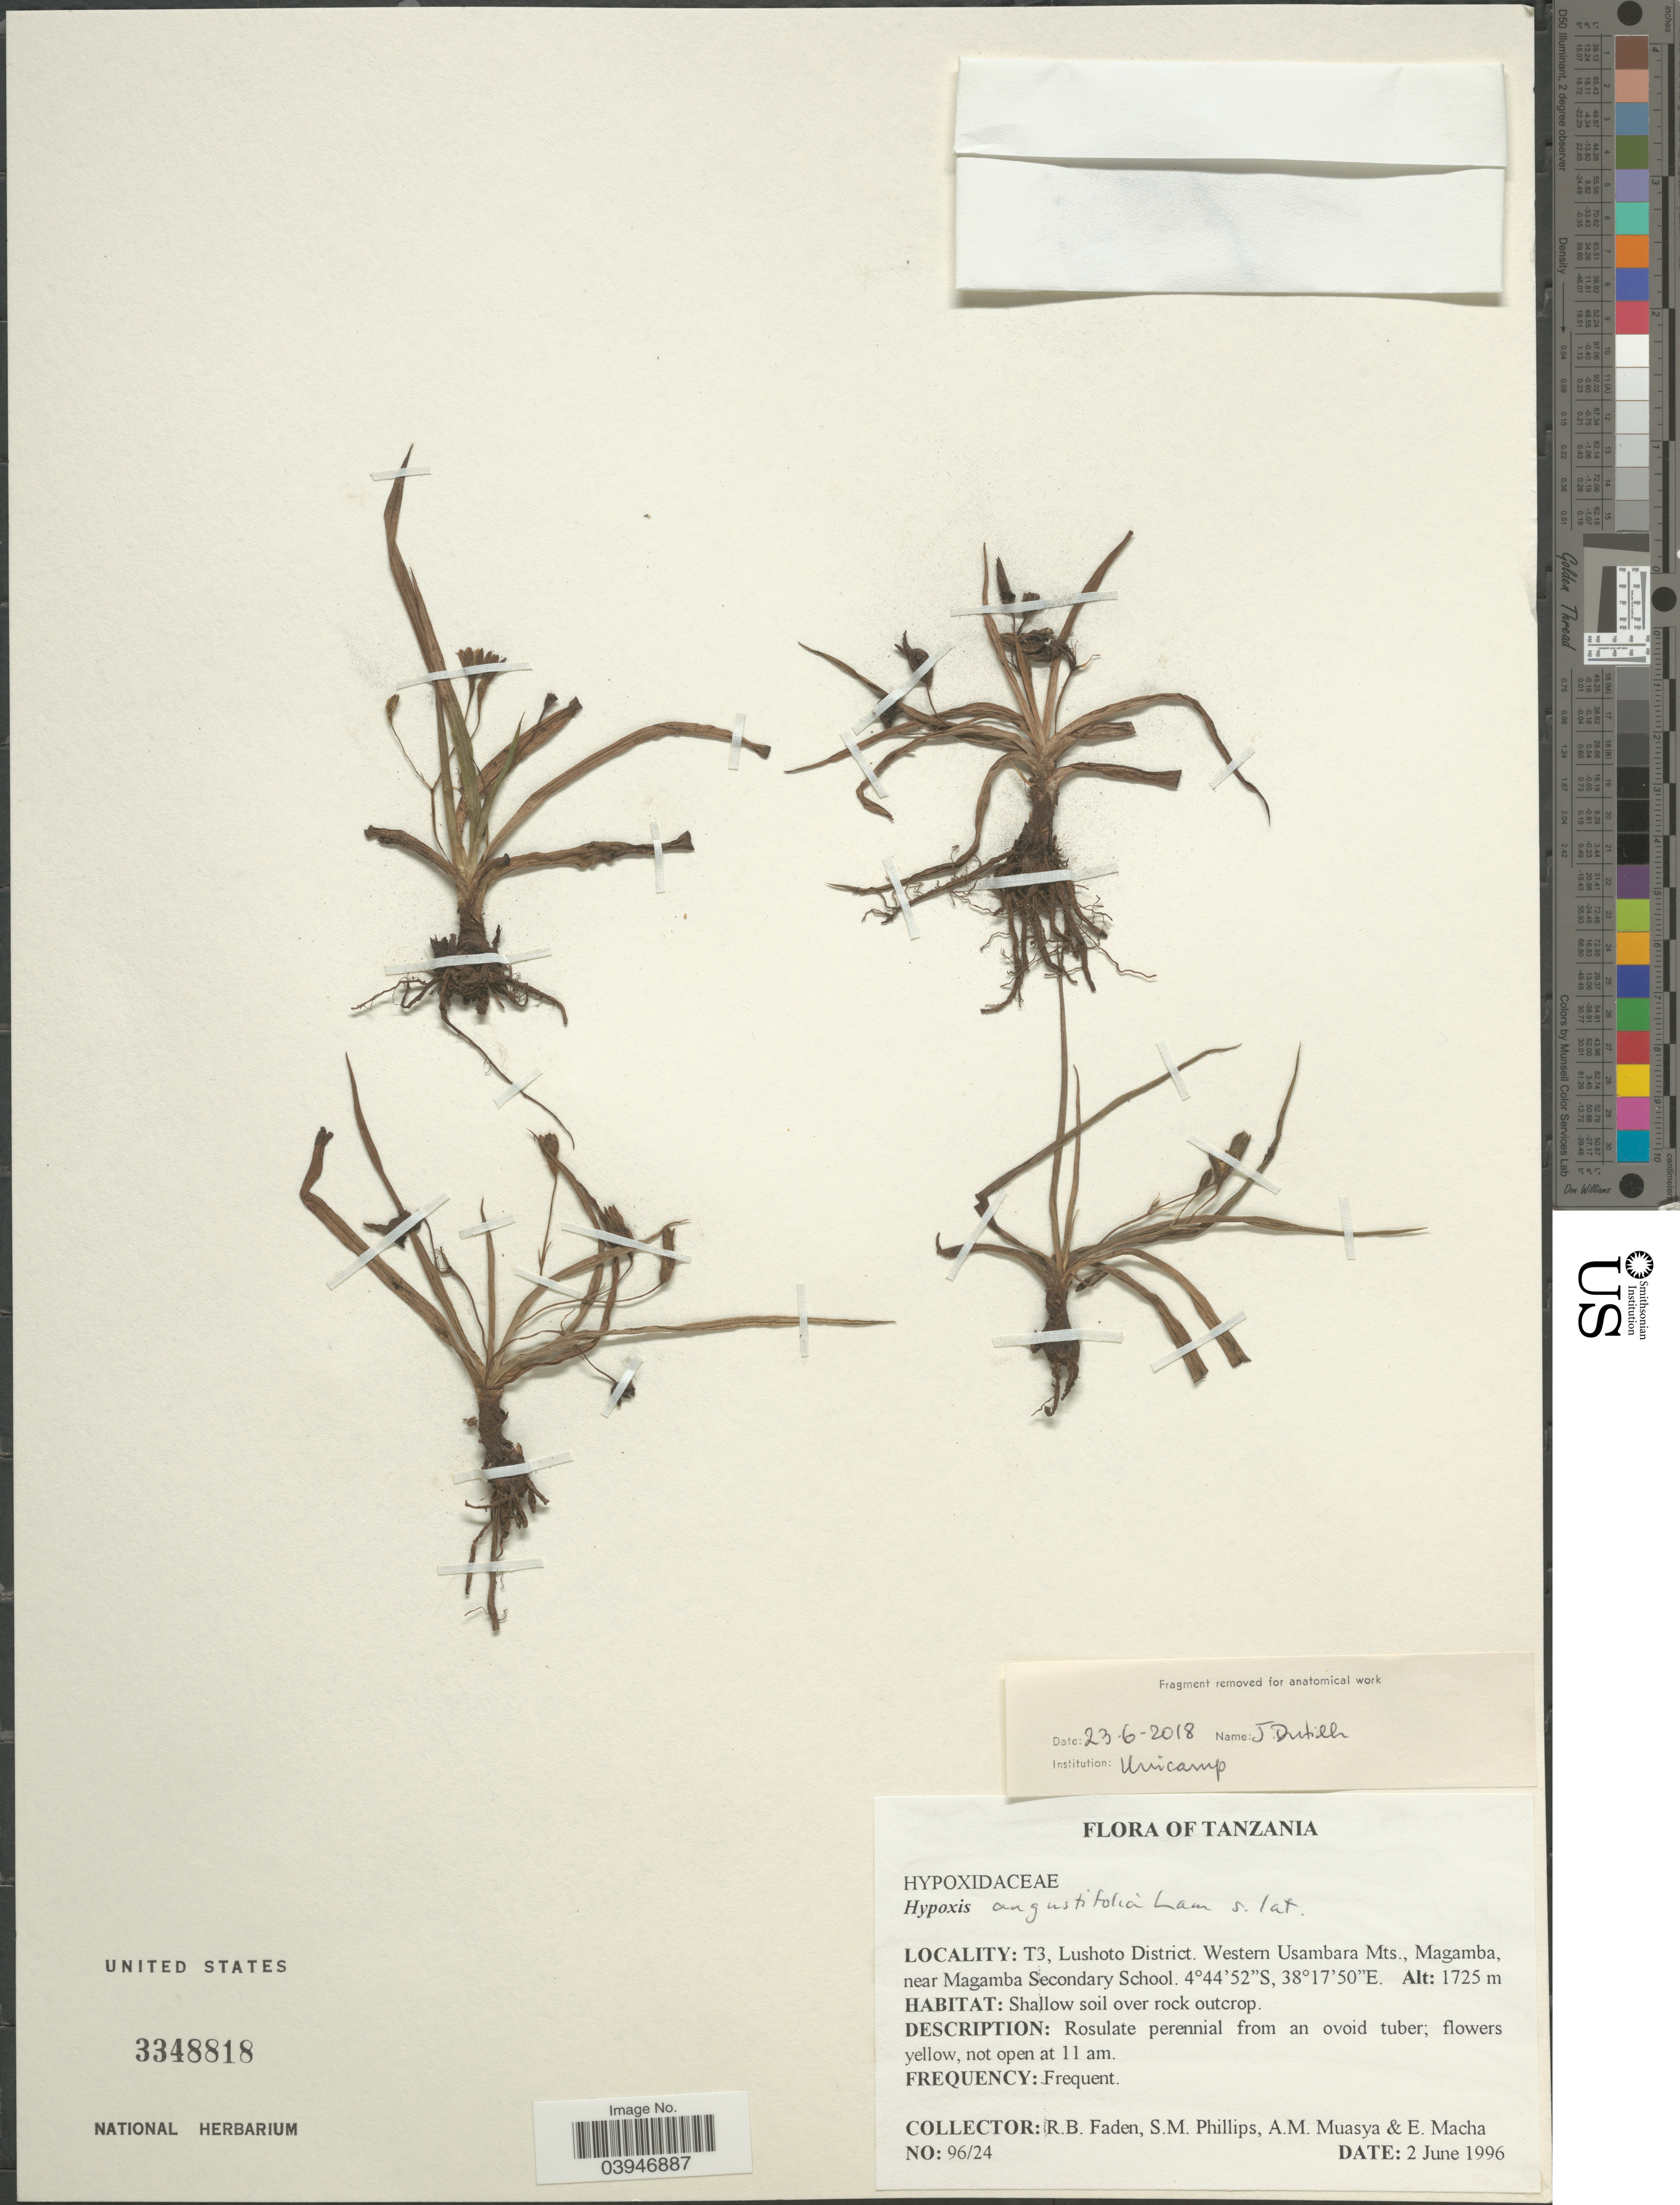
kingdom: Plantae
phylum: Tracheophyta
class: Liliopsida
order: Asparagales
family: Hypoxidaceae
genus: Hypoxis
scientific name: Hypoxis angustifolia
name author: Lam.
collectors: R. B. Faden, S. M. Phillips, A. Muasya & E. Macha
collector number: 96/24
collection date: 1996-06-02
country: Tanzania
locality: T3, Lushoto District. Western Usambara Mts., Magamba, near Magamba Secondary School.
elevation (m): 1725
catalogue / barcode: US 3348818